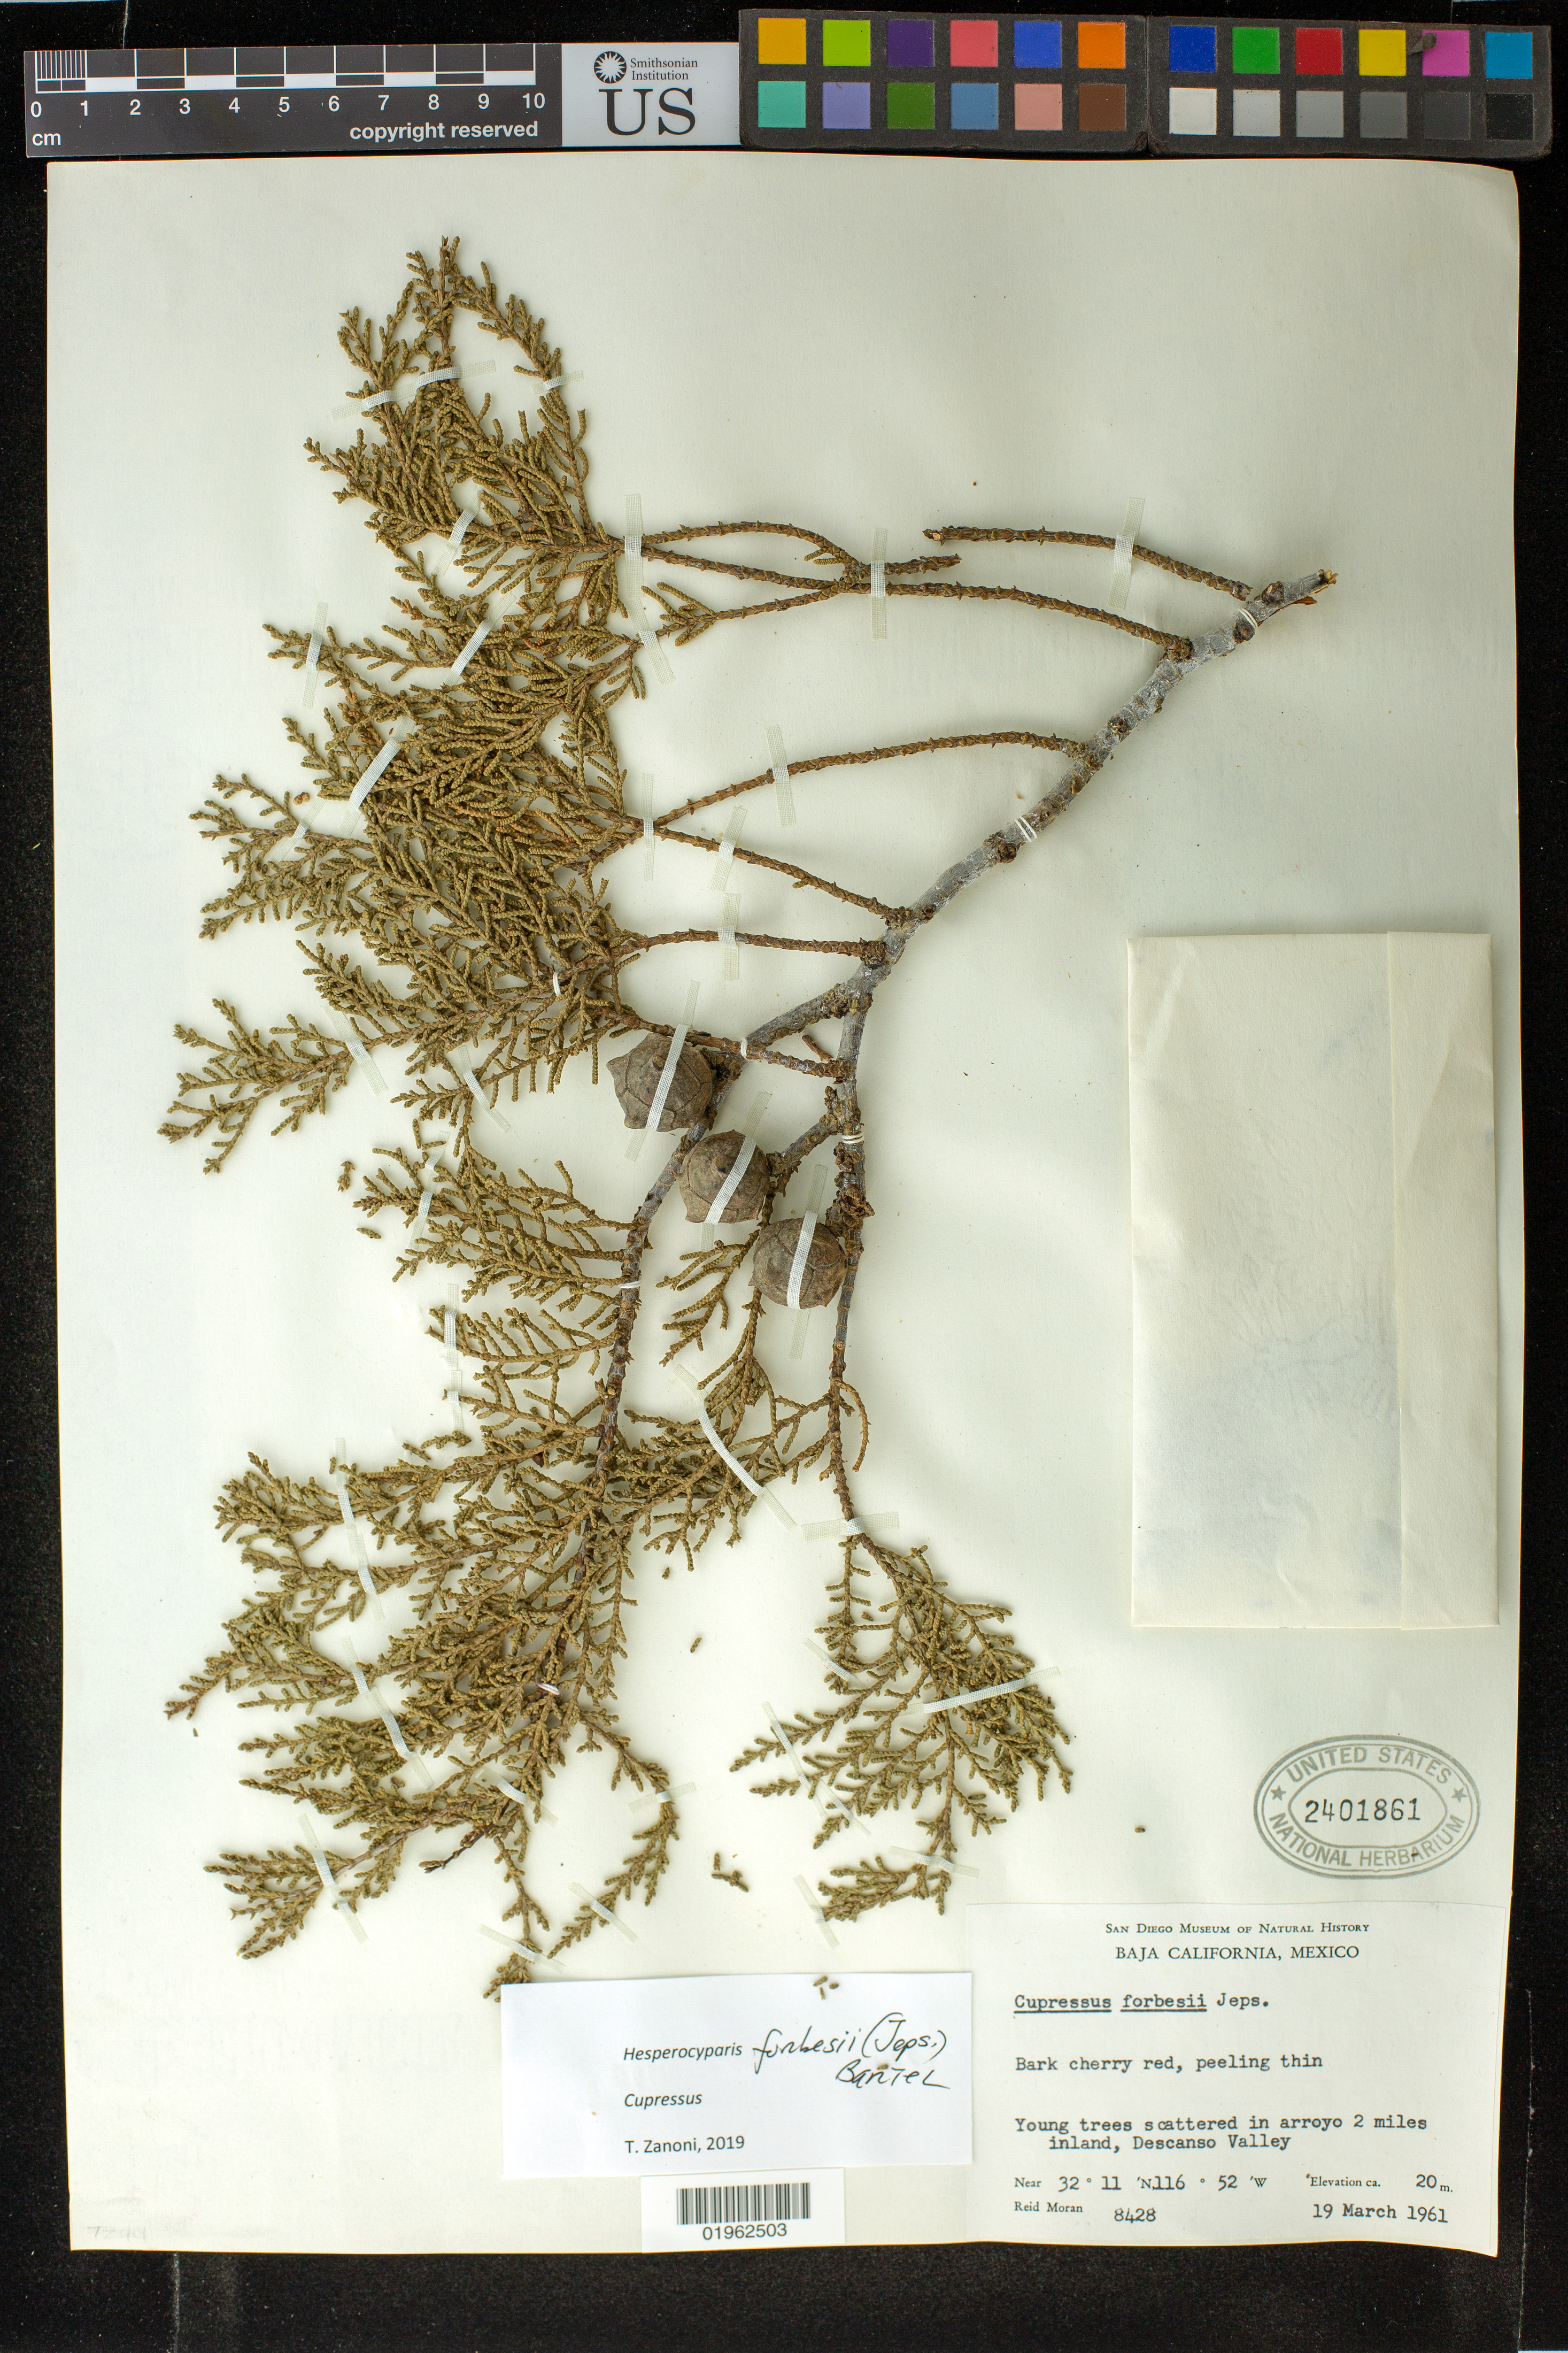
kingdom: Plantae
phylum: Tracheophyta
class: Pinopsida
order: Pinales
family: Cupressaceae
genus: Hesperocyparis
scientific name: Hesperocyparis forbesii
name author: (Jeps.) Bartel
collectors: R. V. Moran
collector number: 8428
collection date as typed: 19 Mar 1961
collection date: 1961-03-19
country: Mexico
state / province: Baja California Norte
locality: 2 miles inland, Descanso Valley. Baja California.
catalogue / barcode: US 2401861